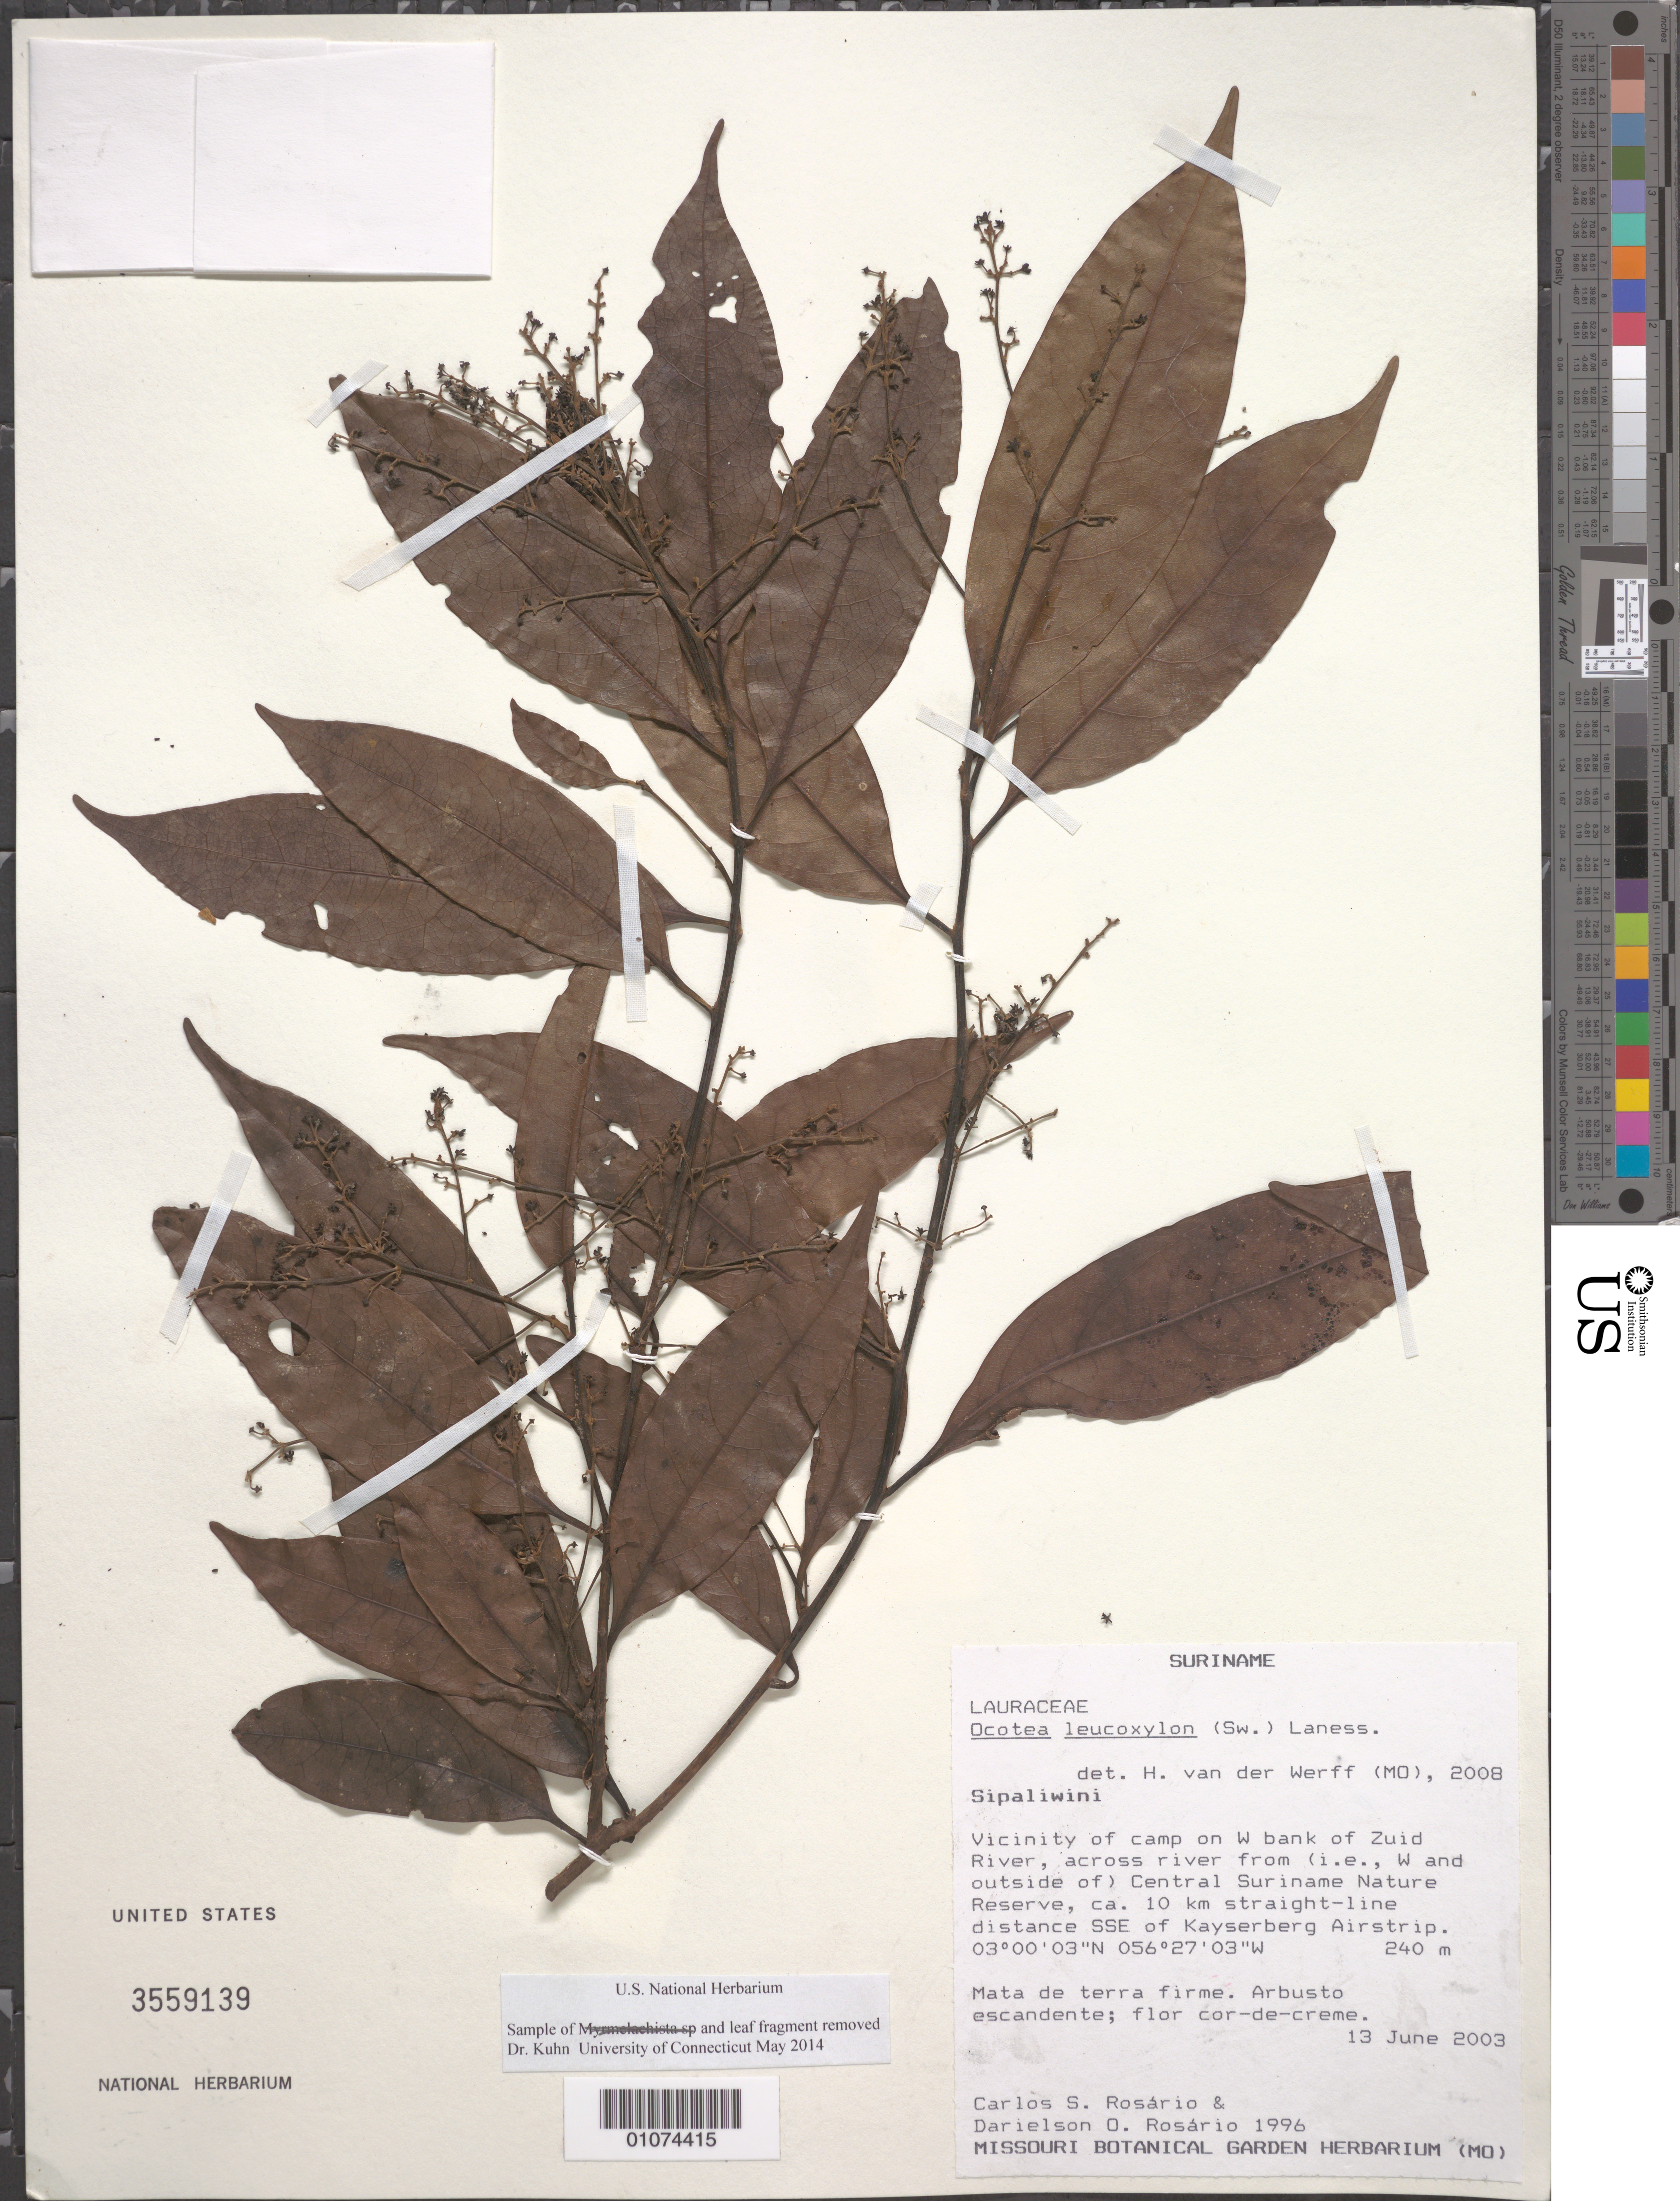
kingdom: Plantae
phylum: Tracheophyta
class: Magnoliopsida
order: Laurales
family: Lauraceae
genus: Ocotea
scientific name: Ocotea leucoxylon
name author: (Sw.) Laness.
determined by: van der Werff, H., (MO), Missouri Botanical Garden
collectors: C. S. Rosário & D. Rosario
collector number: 1996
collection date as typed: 13-Jun-03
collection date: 2003-06-13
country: Suriname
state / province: Sipaliwini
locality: Vicinity of camp on W bank of Zuid River, across river from (i.e. W and outside of) Central Suriname Nature Reserve, ca. 10 km straight-line distance SSE of Kayerberg Airstrip.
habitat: Mata de terra firme.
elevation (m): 240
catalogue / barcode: US 3559139